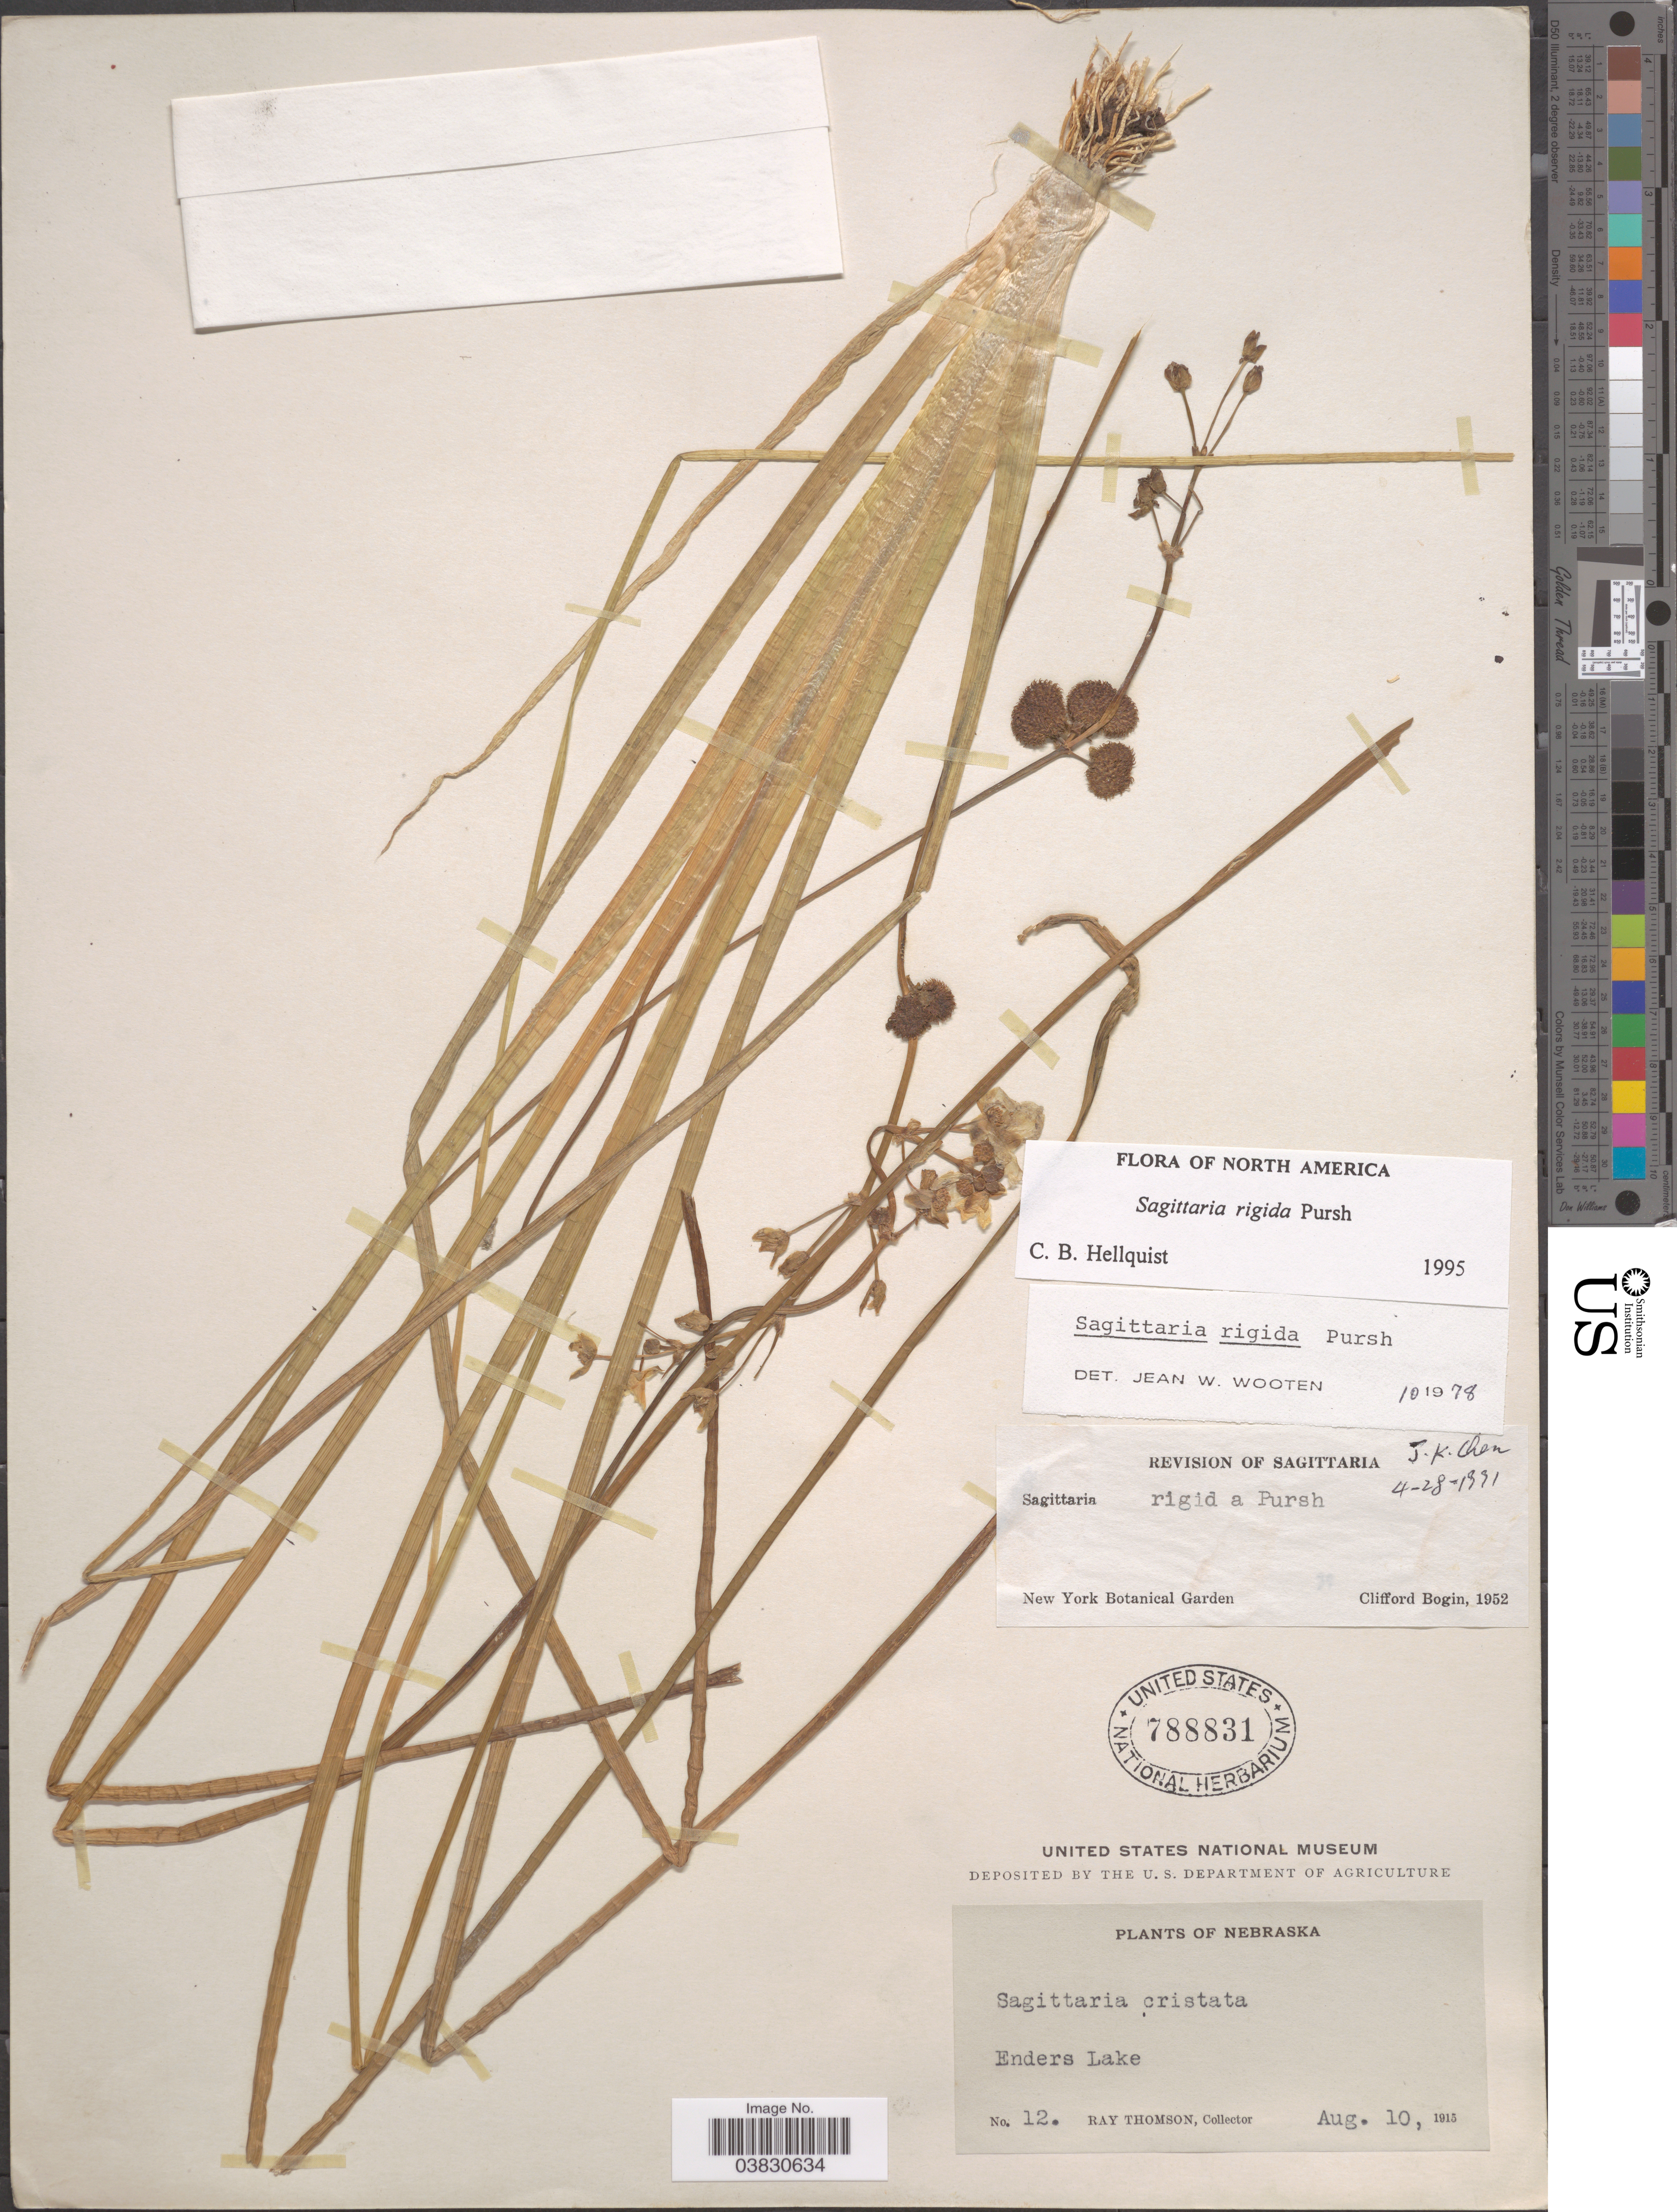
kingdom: Plantae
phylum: Tracheophyta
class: Liliopsida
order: Alismatales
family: Alismataceae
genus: Sagittaria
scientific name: Sagittaria rigida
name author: Pursh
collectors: R. Thomson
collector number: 12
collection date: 1915-08-10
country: United States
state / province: Nebraska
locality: Enders Lake.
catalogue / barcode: US 788831